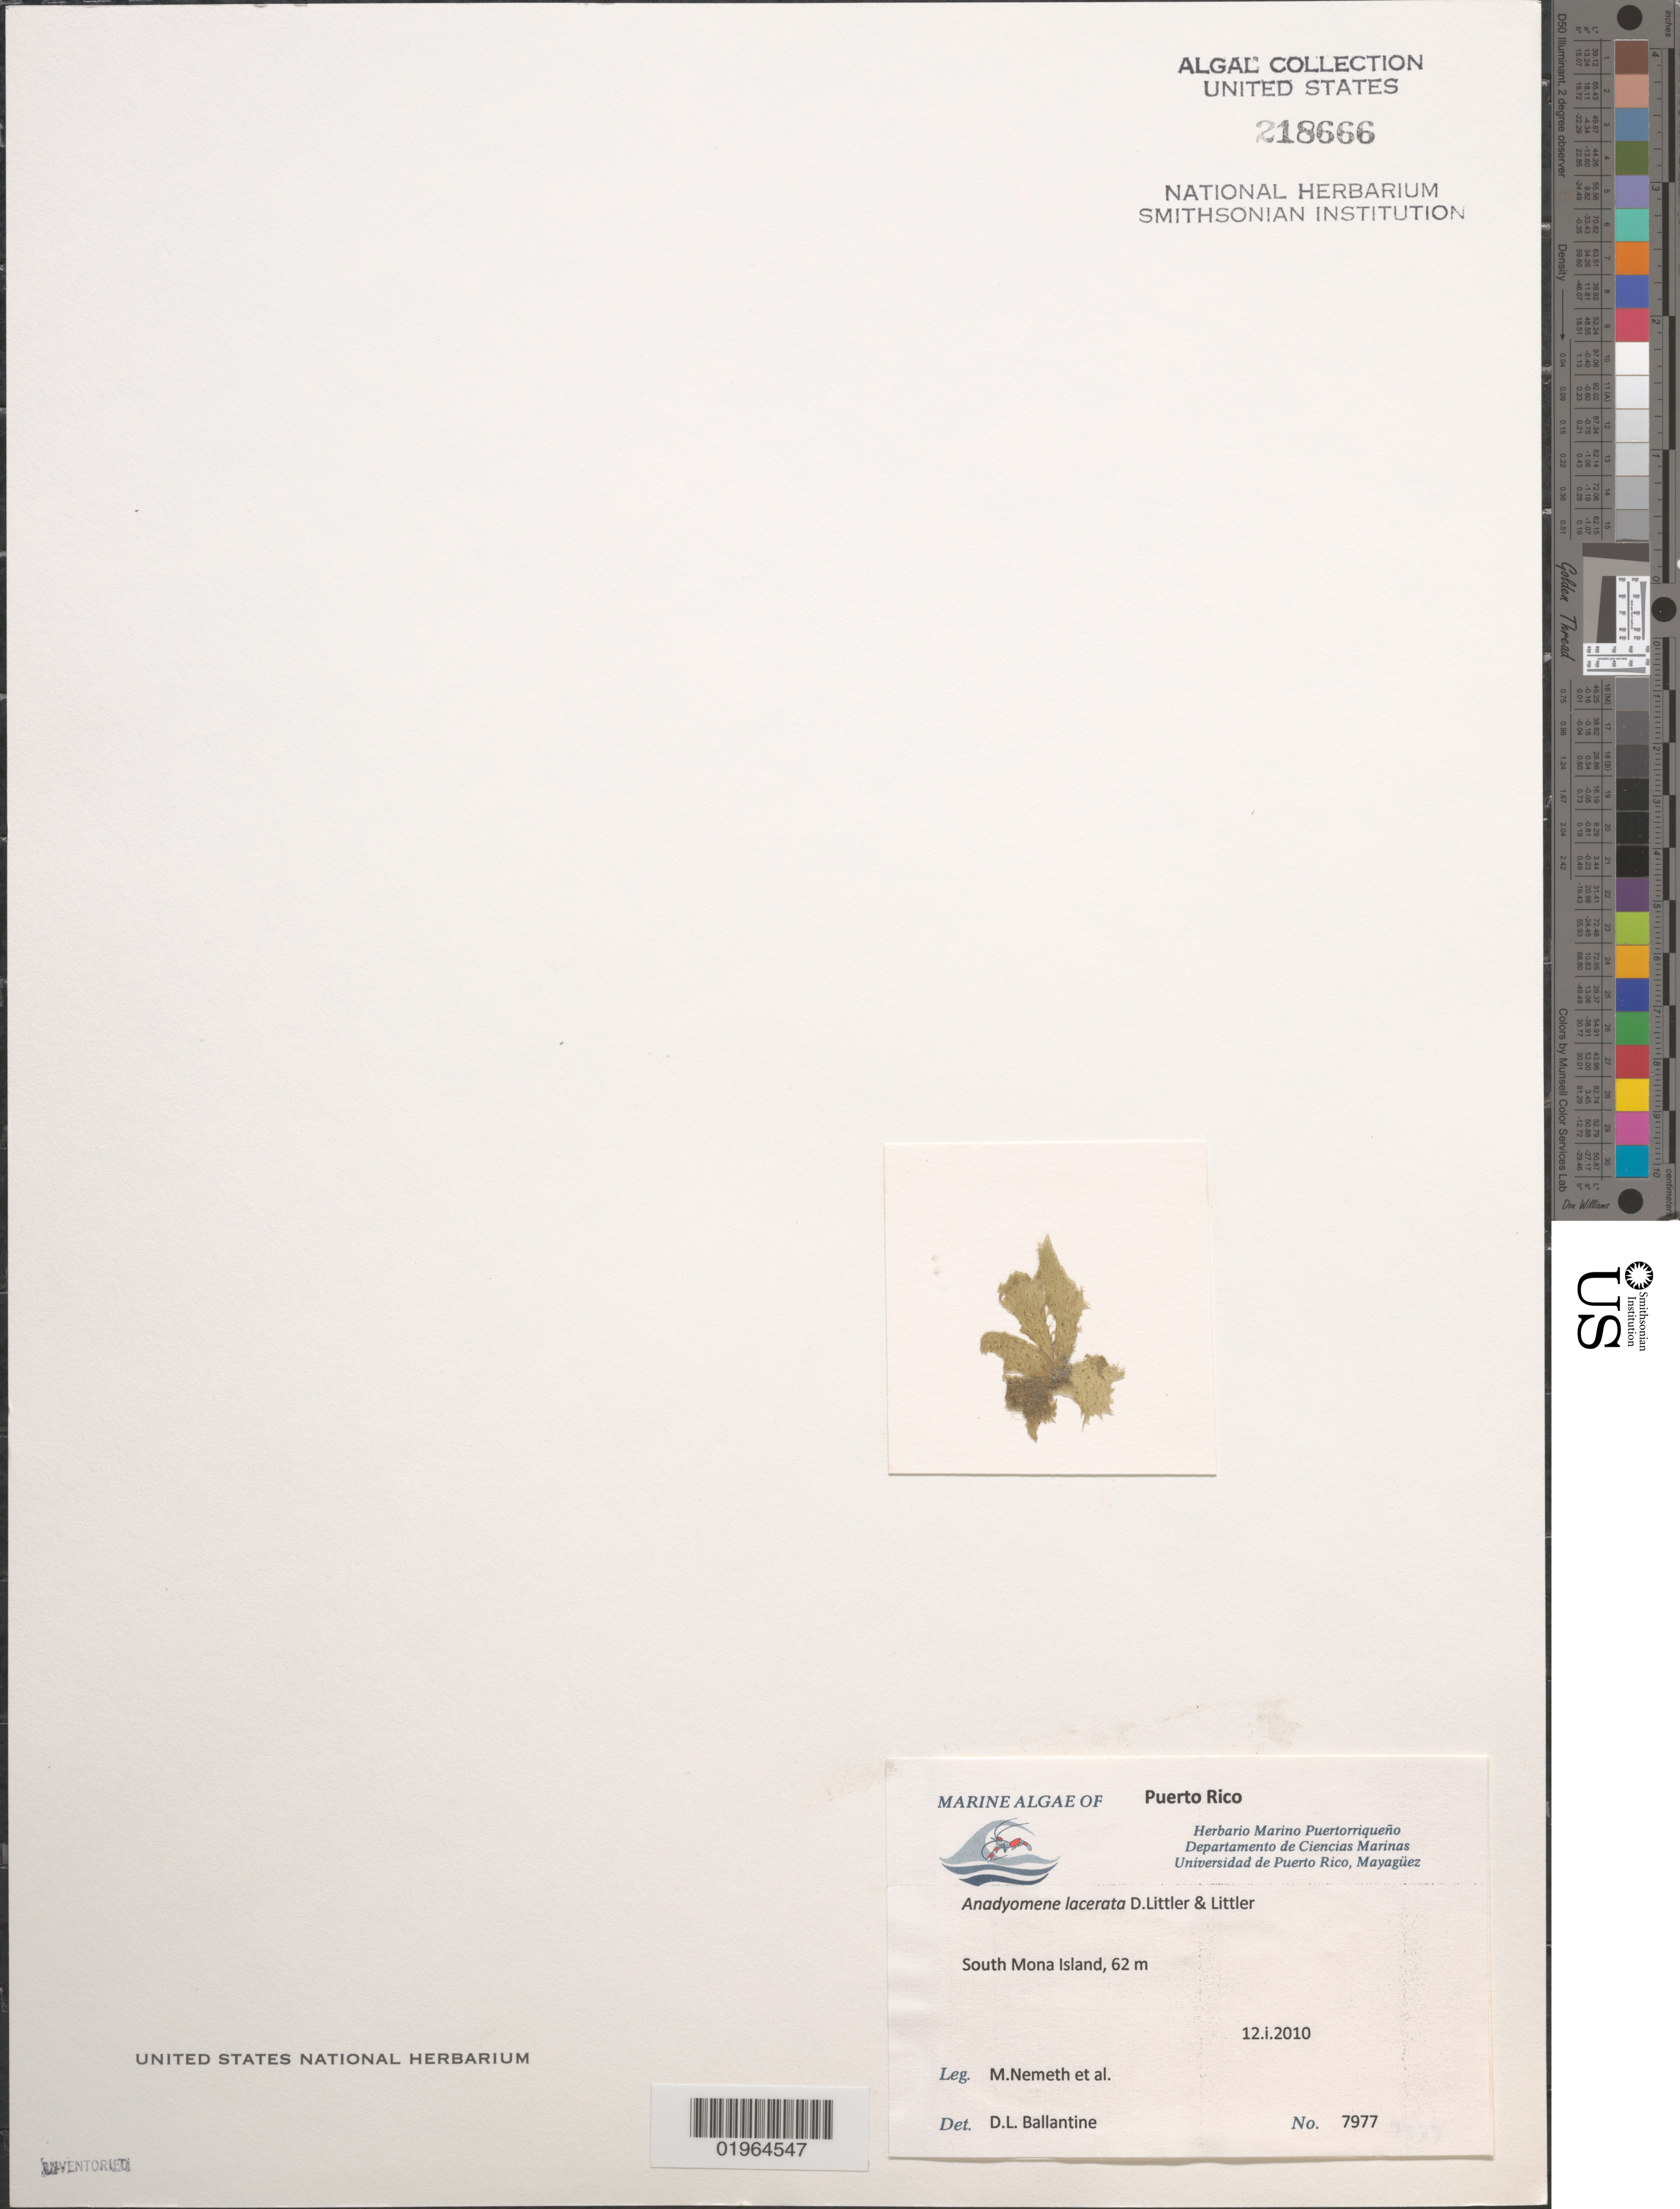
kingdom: Plantae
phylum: Chlorophyta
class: Ulvophyceae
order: Cladophorales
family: Anadyomenaceae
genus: Anadyomene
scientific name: Anadyomene lacerata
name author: D.S. Littler & Littler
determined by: Ballantine, D. L.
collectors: M. Nemeth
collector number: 7977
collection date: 2010-01-12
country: Puerto Rico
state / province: Mayagüez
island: Mona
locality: South Mona Island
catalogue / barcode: US 218666